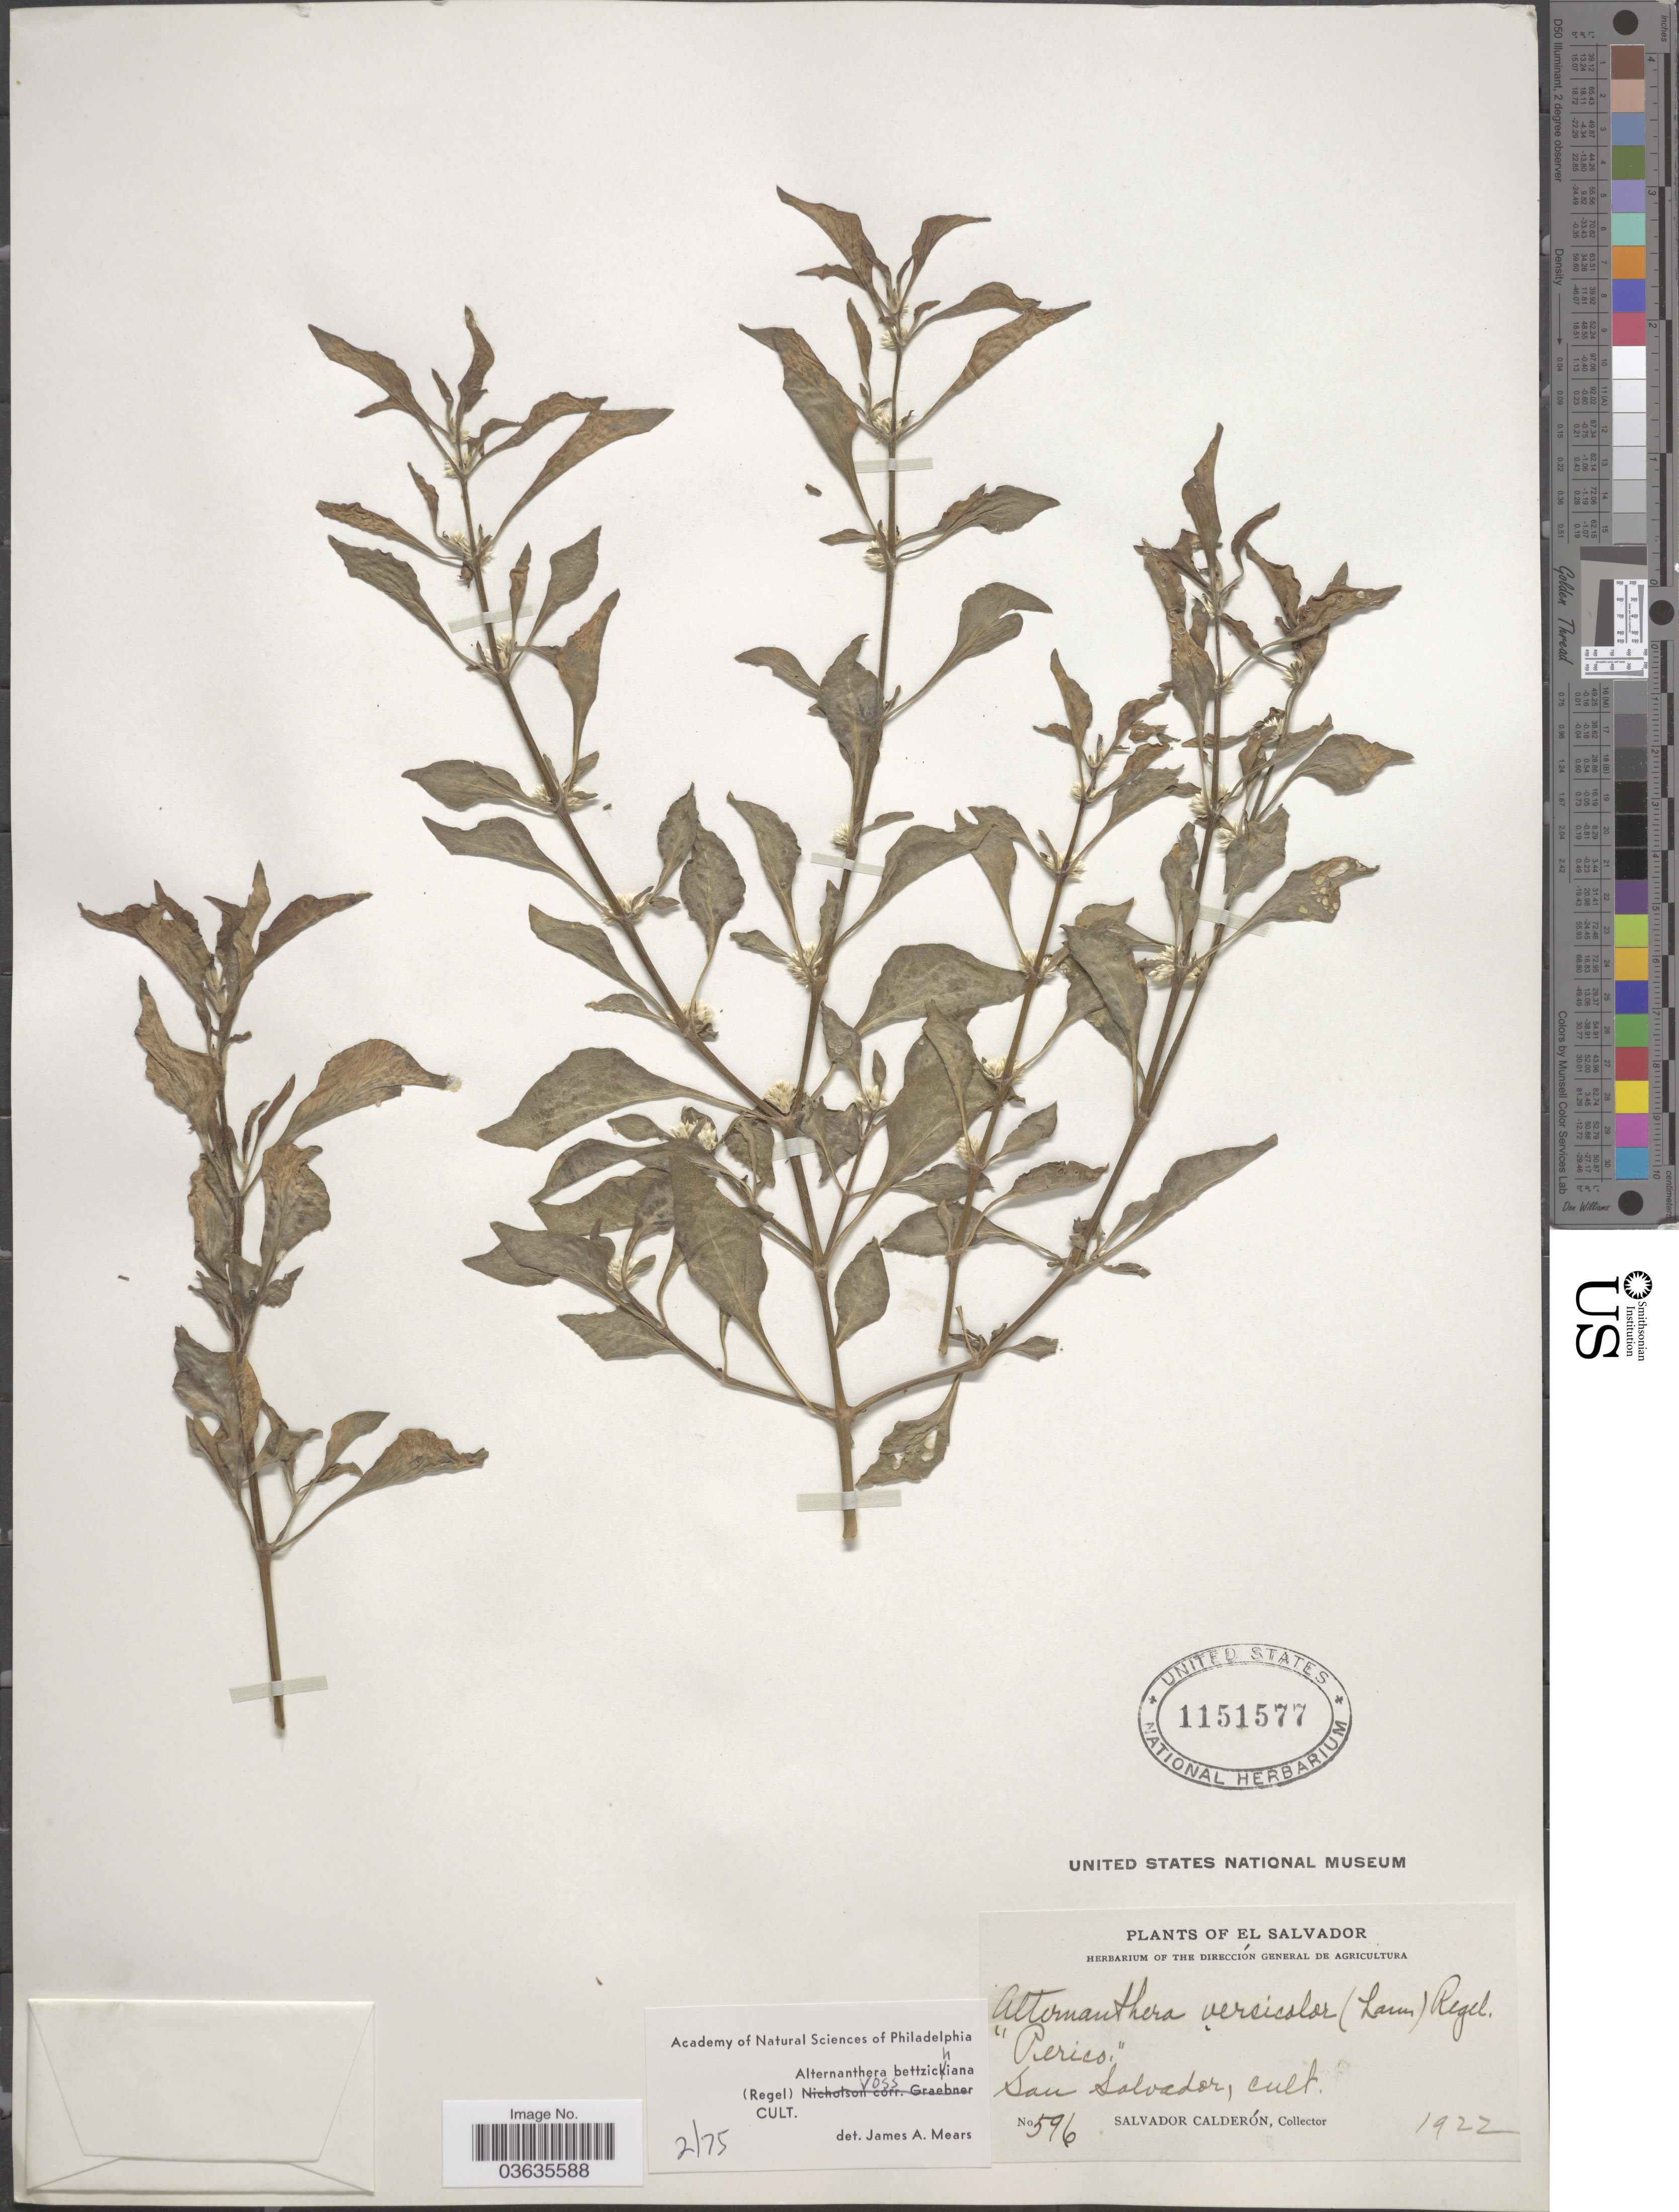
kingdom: Plantae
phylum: Tracheophyta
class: Magnoliopsida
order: Caryophyllales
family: Amaranthaceae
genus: Alternanthera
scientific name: Alternanthera bettzickiana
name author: (Regel) G. Nicholson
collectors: S. Calderón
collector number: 596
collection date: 1922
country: El Salvador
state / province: San Salvador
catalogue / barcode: US 1151577